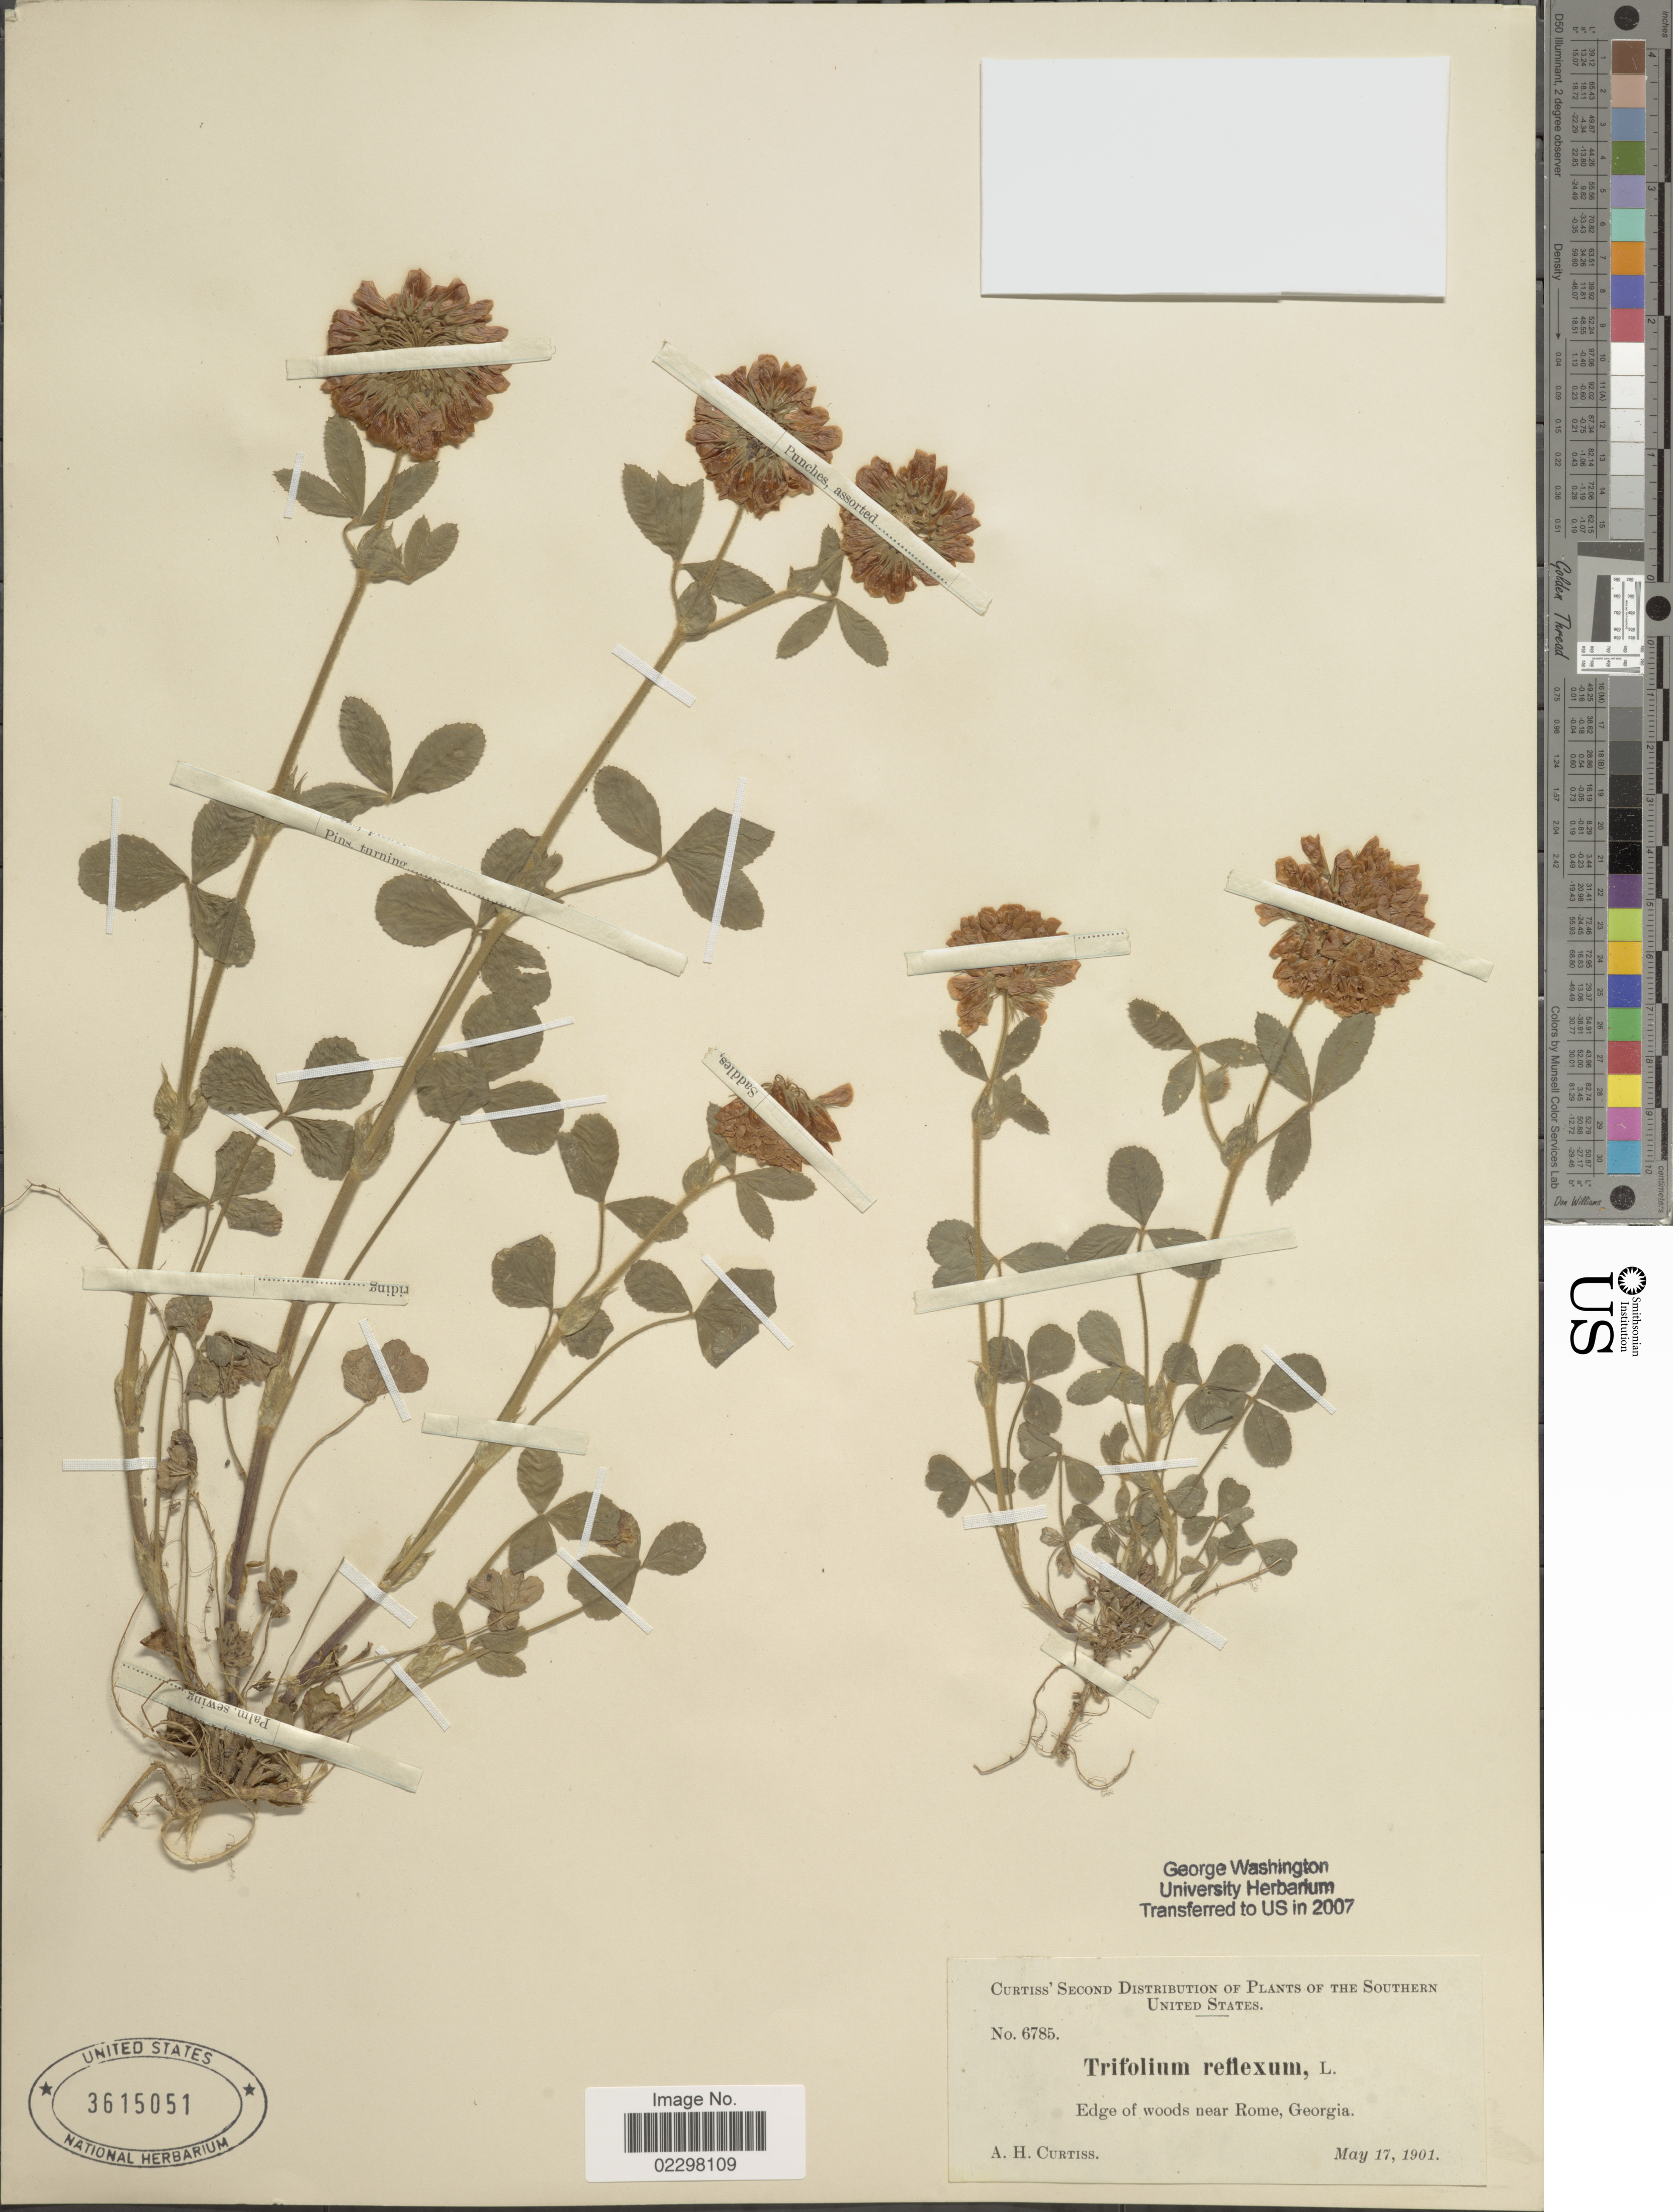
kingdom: Plantae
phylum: Tracheophyta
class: Magnoliopsida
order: Fabales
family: Fabaceae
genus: Trifolium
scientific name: Trifolium reflexum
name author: L.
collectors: A. H. Curtiss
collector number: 6785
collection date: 1901-05-17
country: United States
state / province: Georgia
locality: Edge of woods near Rome.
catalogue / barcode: US 3615051